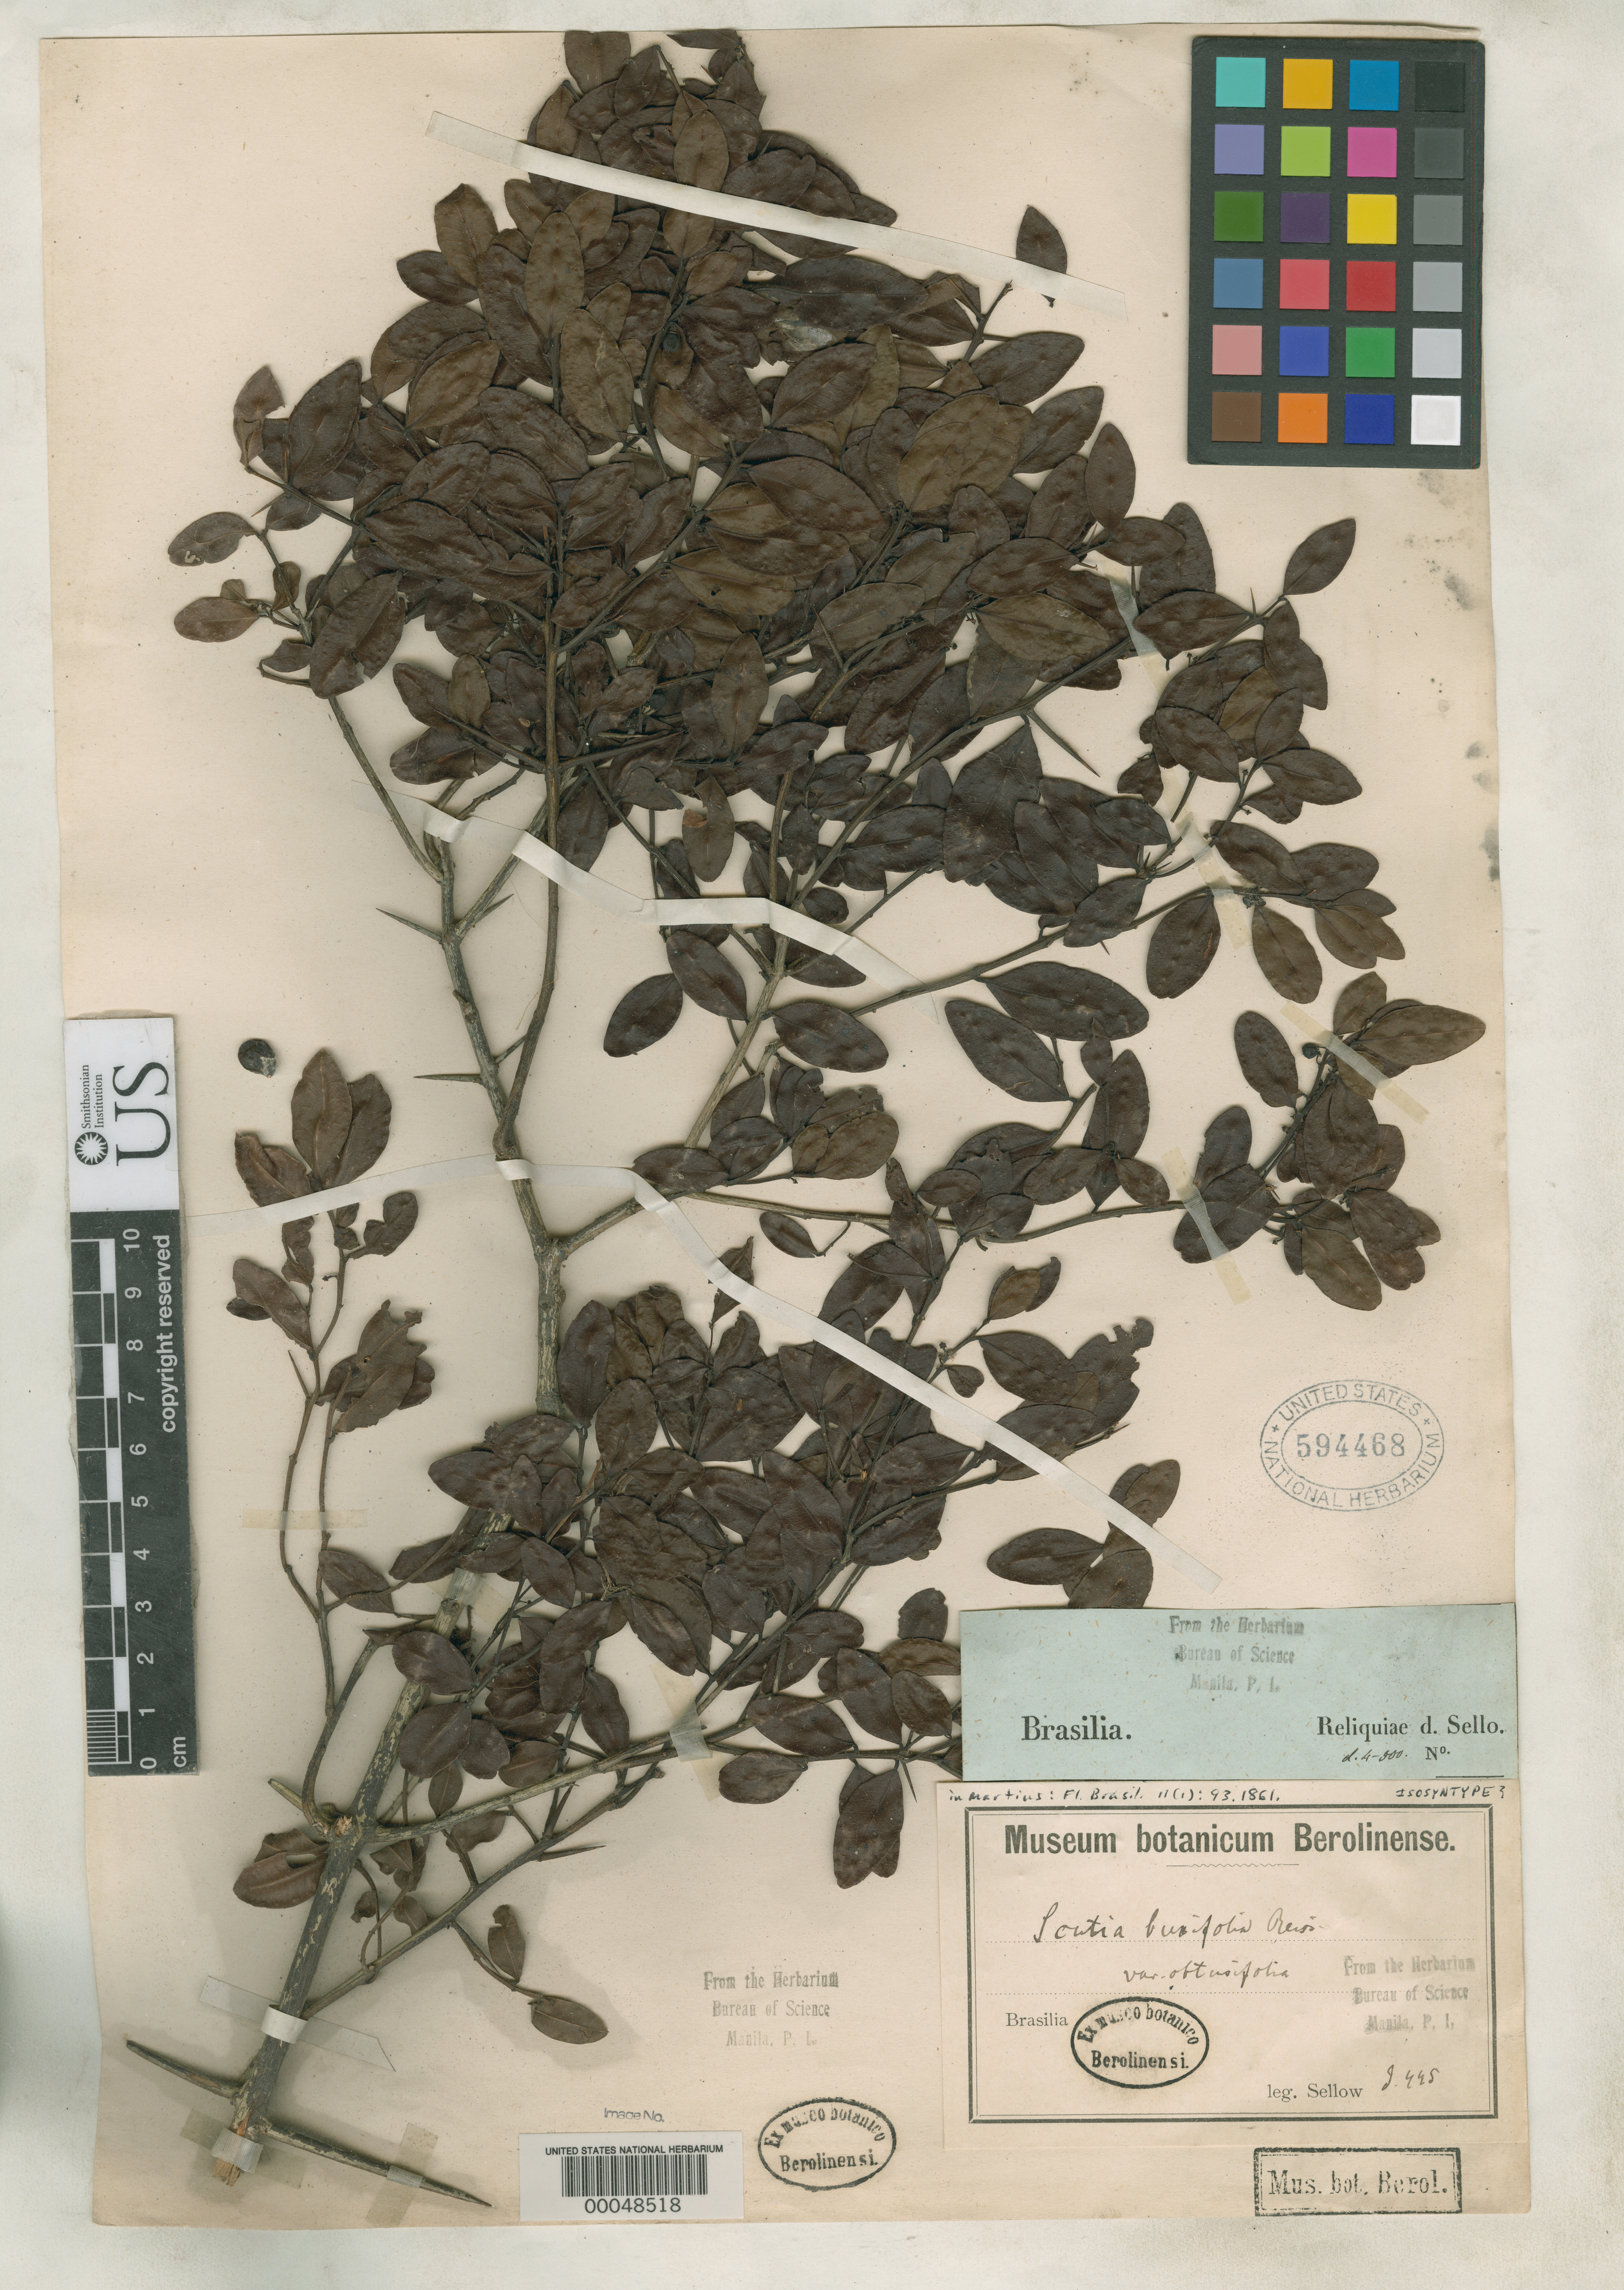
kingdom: Plantae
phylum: Tracheophyta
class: Magnoliopsida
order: Rosales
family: Rhamnaceae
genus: Scutia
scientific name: Scutia buxifolia var. obtusifolia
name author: Reissek in Mart.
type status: Isosyntype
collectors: F. Sellow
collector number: D 445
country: Brazil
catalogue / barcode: US 594468